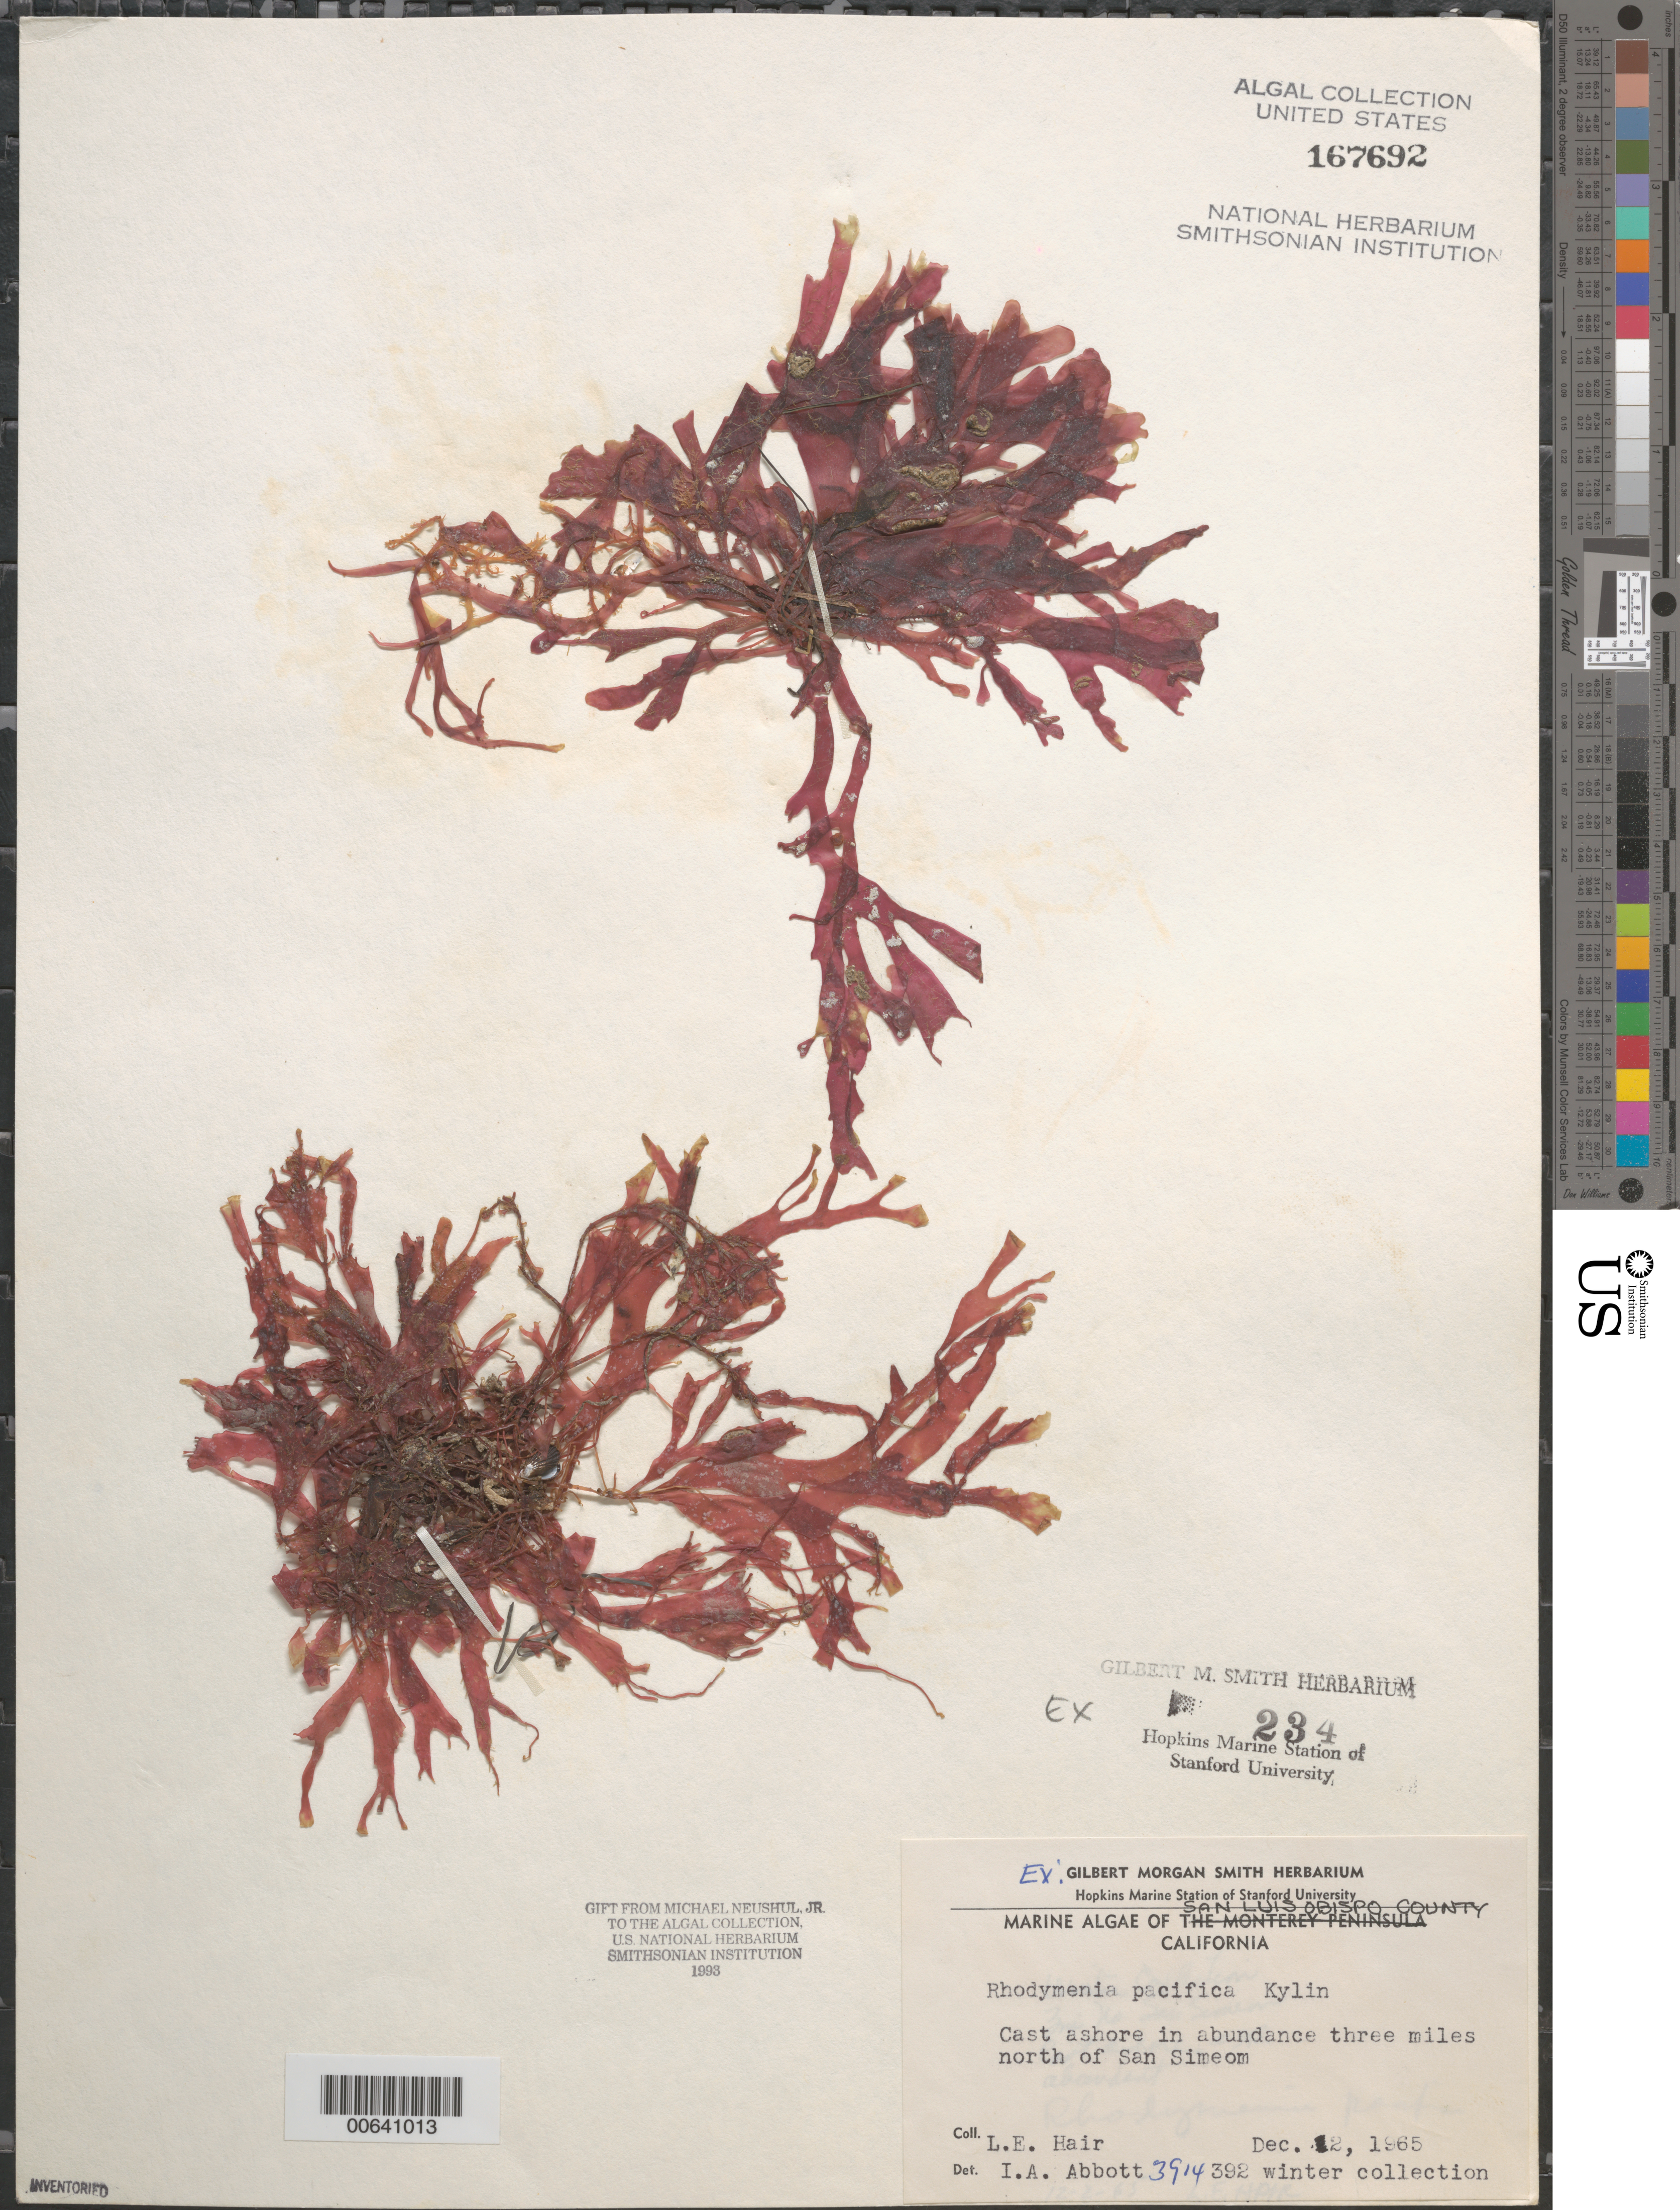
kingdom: Plantae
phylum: Rhodophyta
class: Florideophyceae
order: Rhodymeniales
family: Rhodymeniaceae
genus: Rhodymenia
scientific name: Rhodymenia pacifica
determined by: Abbott, Isabella A.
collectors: L. Hair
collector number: LEH 392 & IAA 3914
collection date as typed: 02 Dec 1965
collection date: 1965-12-02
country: United States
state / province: California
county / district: San Luis Obispo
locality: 3 miles north of San Simeon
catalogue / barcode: US 167692